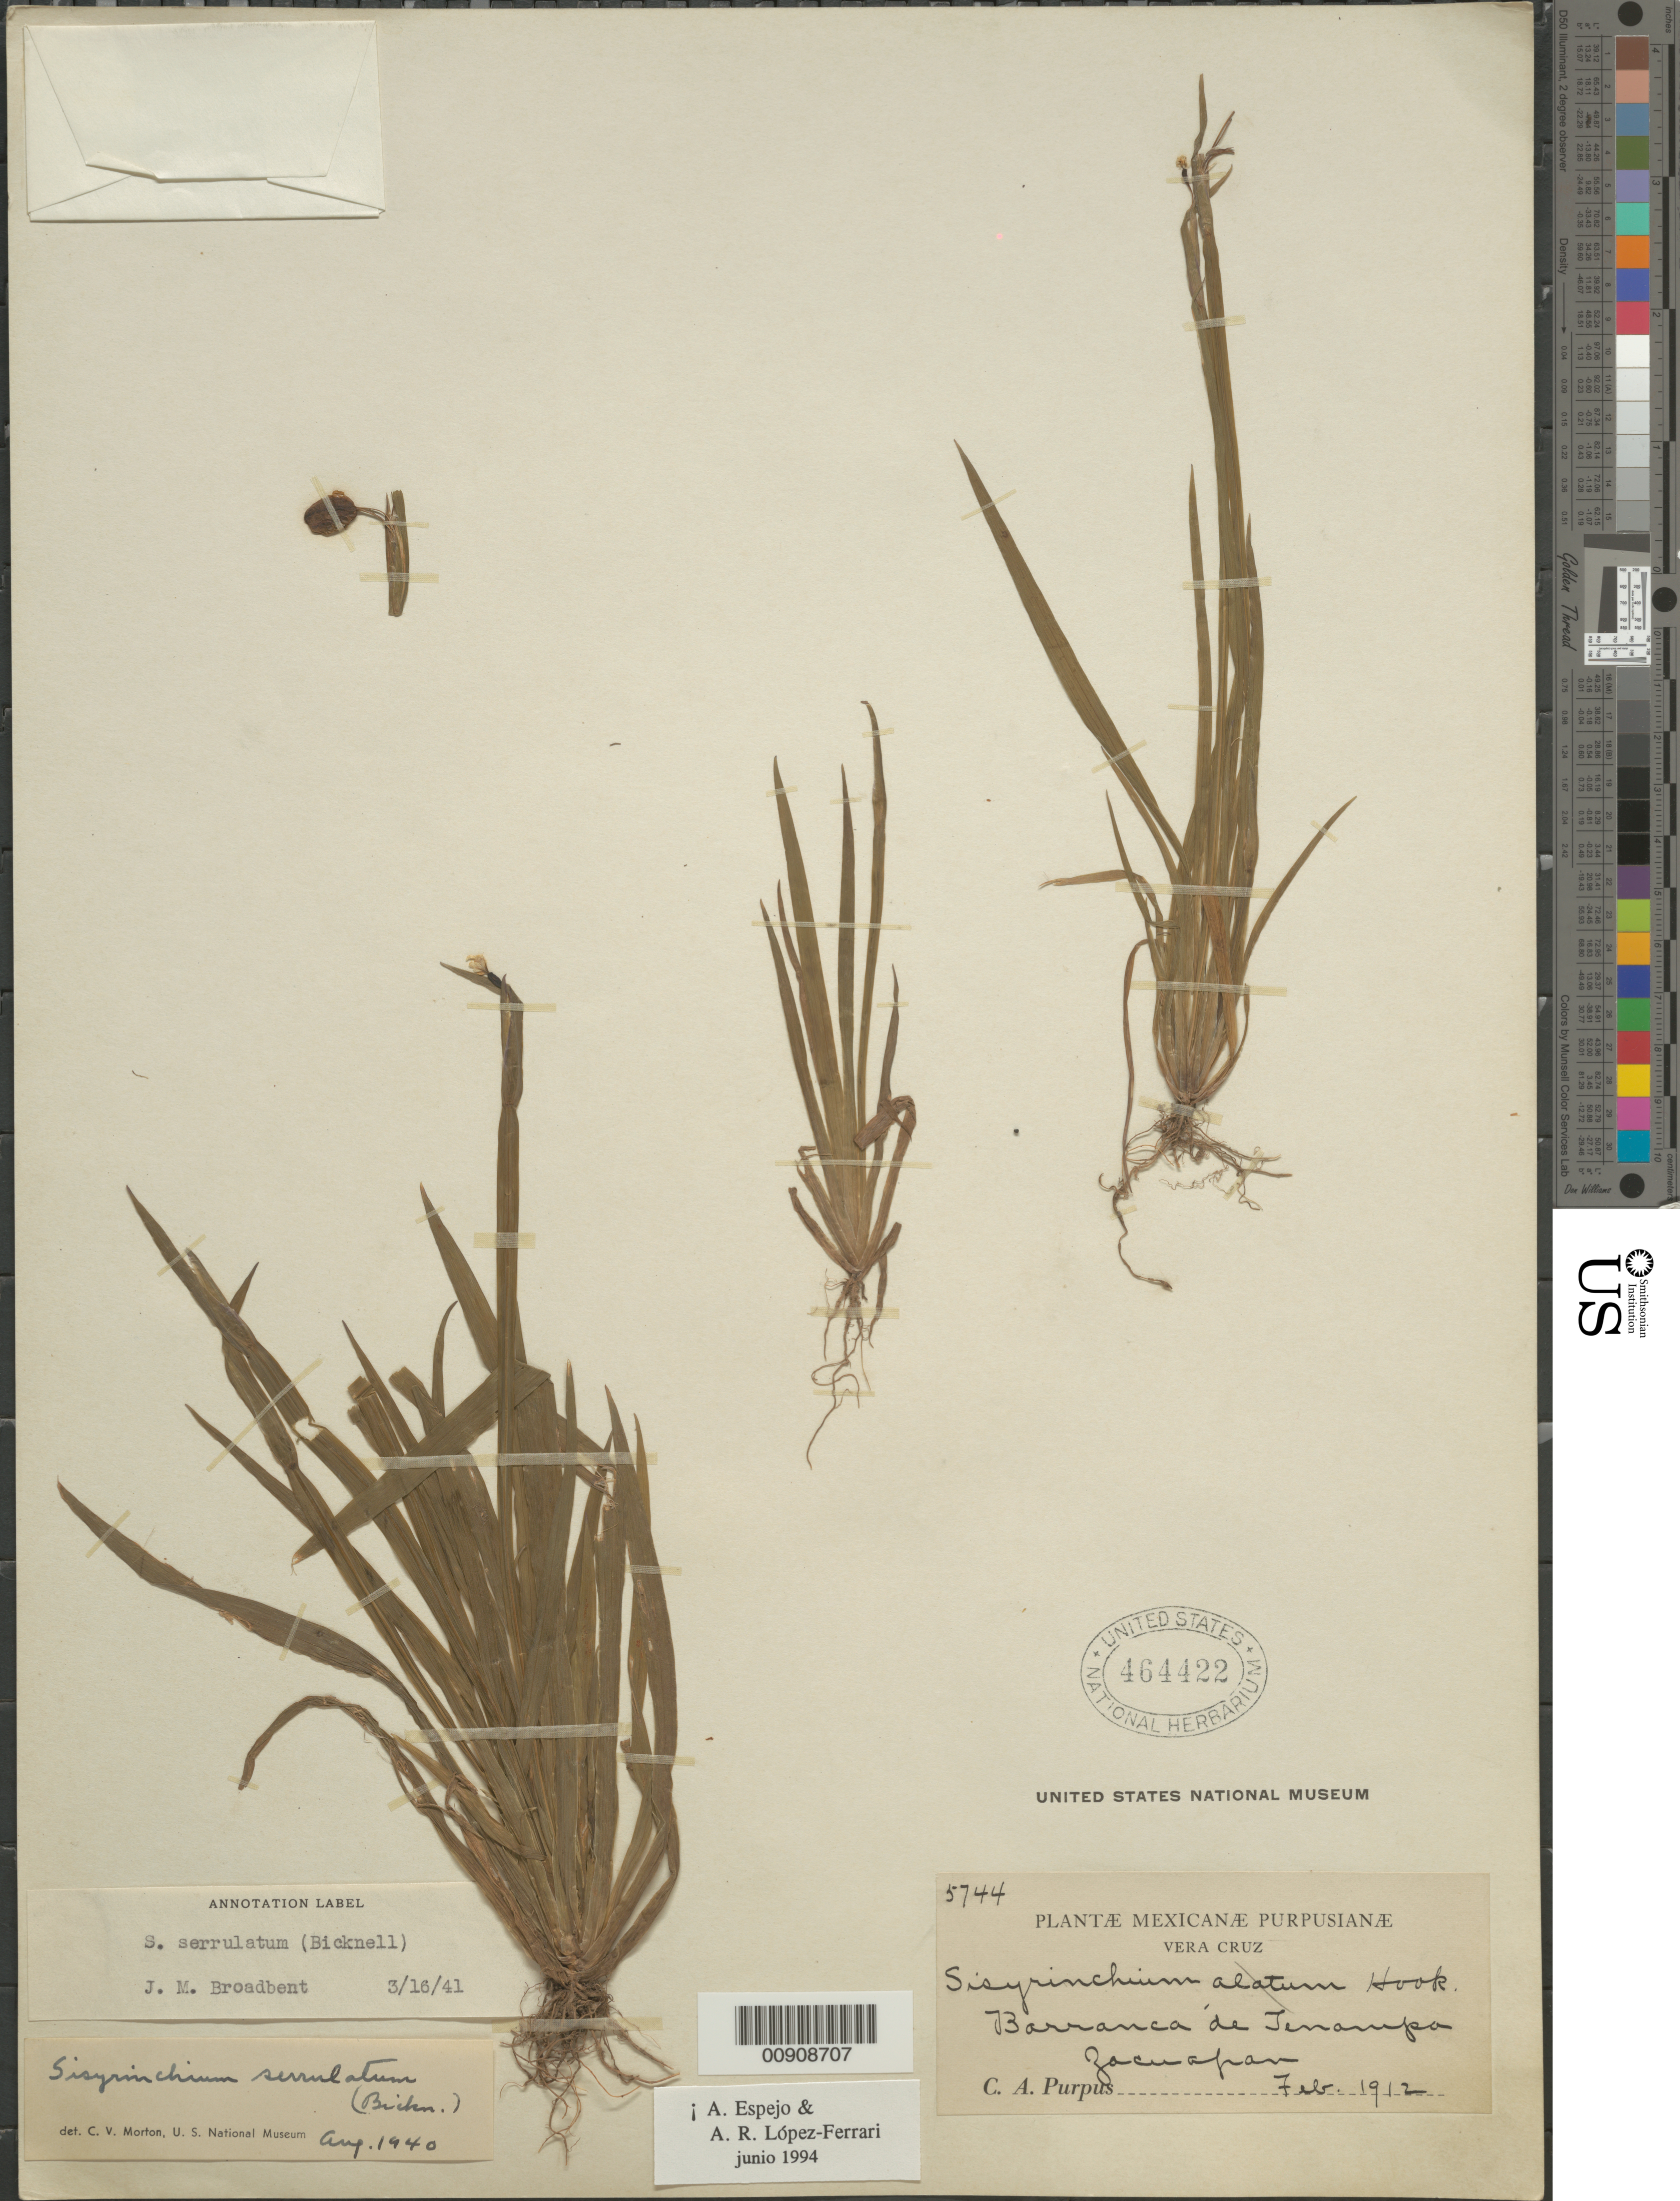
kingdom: Plantae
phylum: Tracheophyta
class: Liliopsida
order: Asparagales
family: Iridaceae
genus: Sisyrinchium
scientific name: Sisyrinchium serrulatum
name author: (E.P. Bicknell) Espejo & López-Ferr.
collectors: C. A. Purpus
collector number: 5744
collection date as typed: Feb 1912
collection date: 1912-02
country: Mexico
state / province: Veracruz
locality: Barranca de Tenejapa, Zacuapan, Veracruz.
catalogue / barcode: US 464422